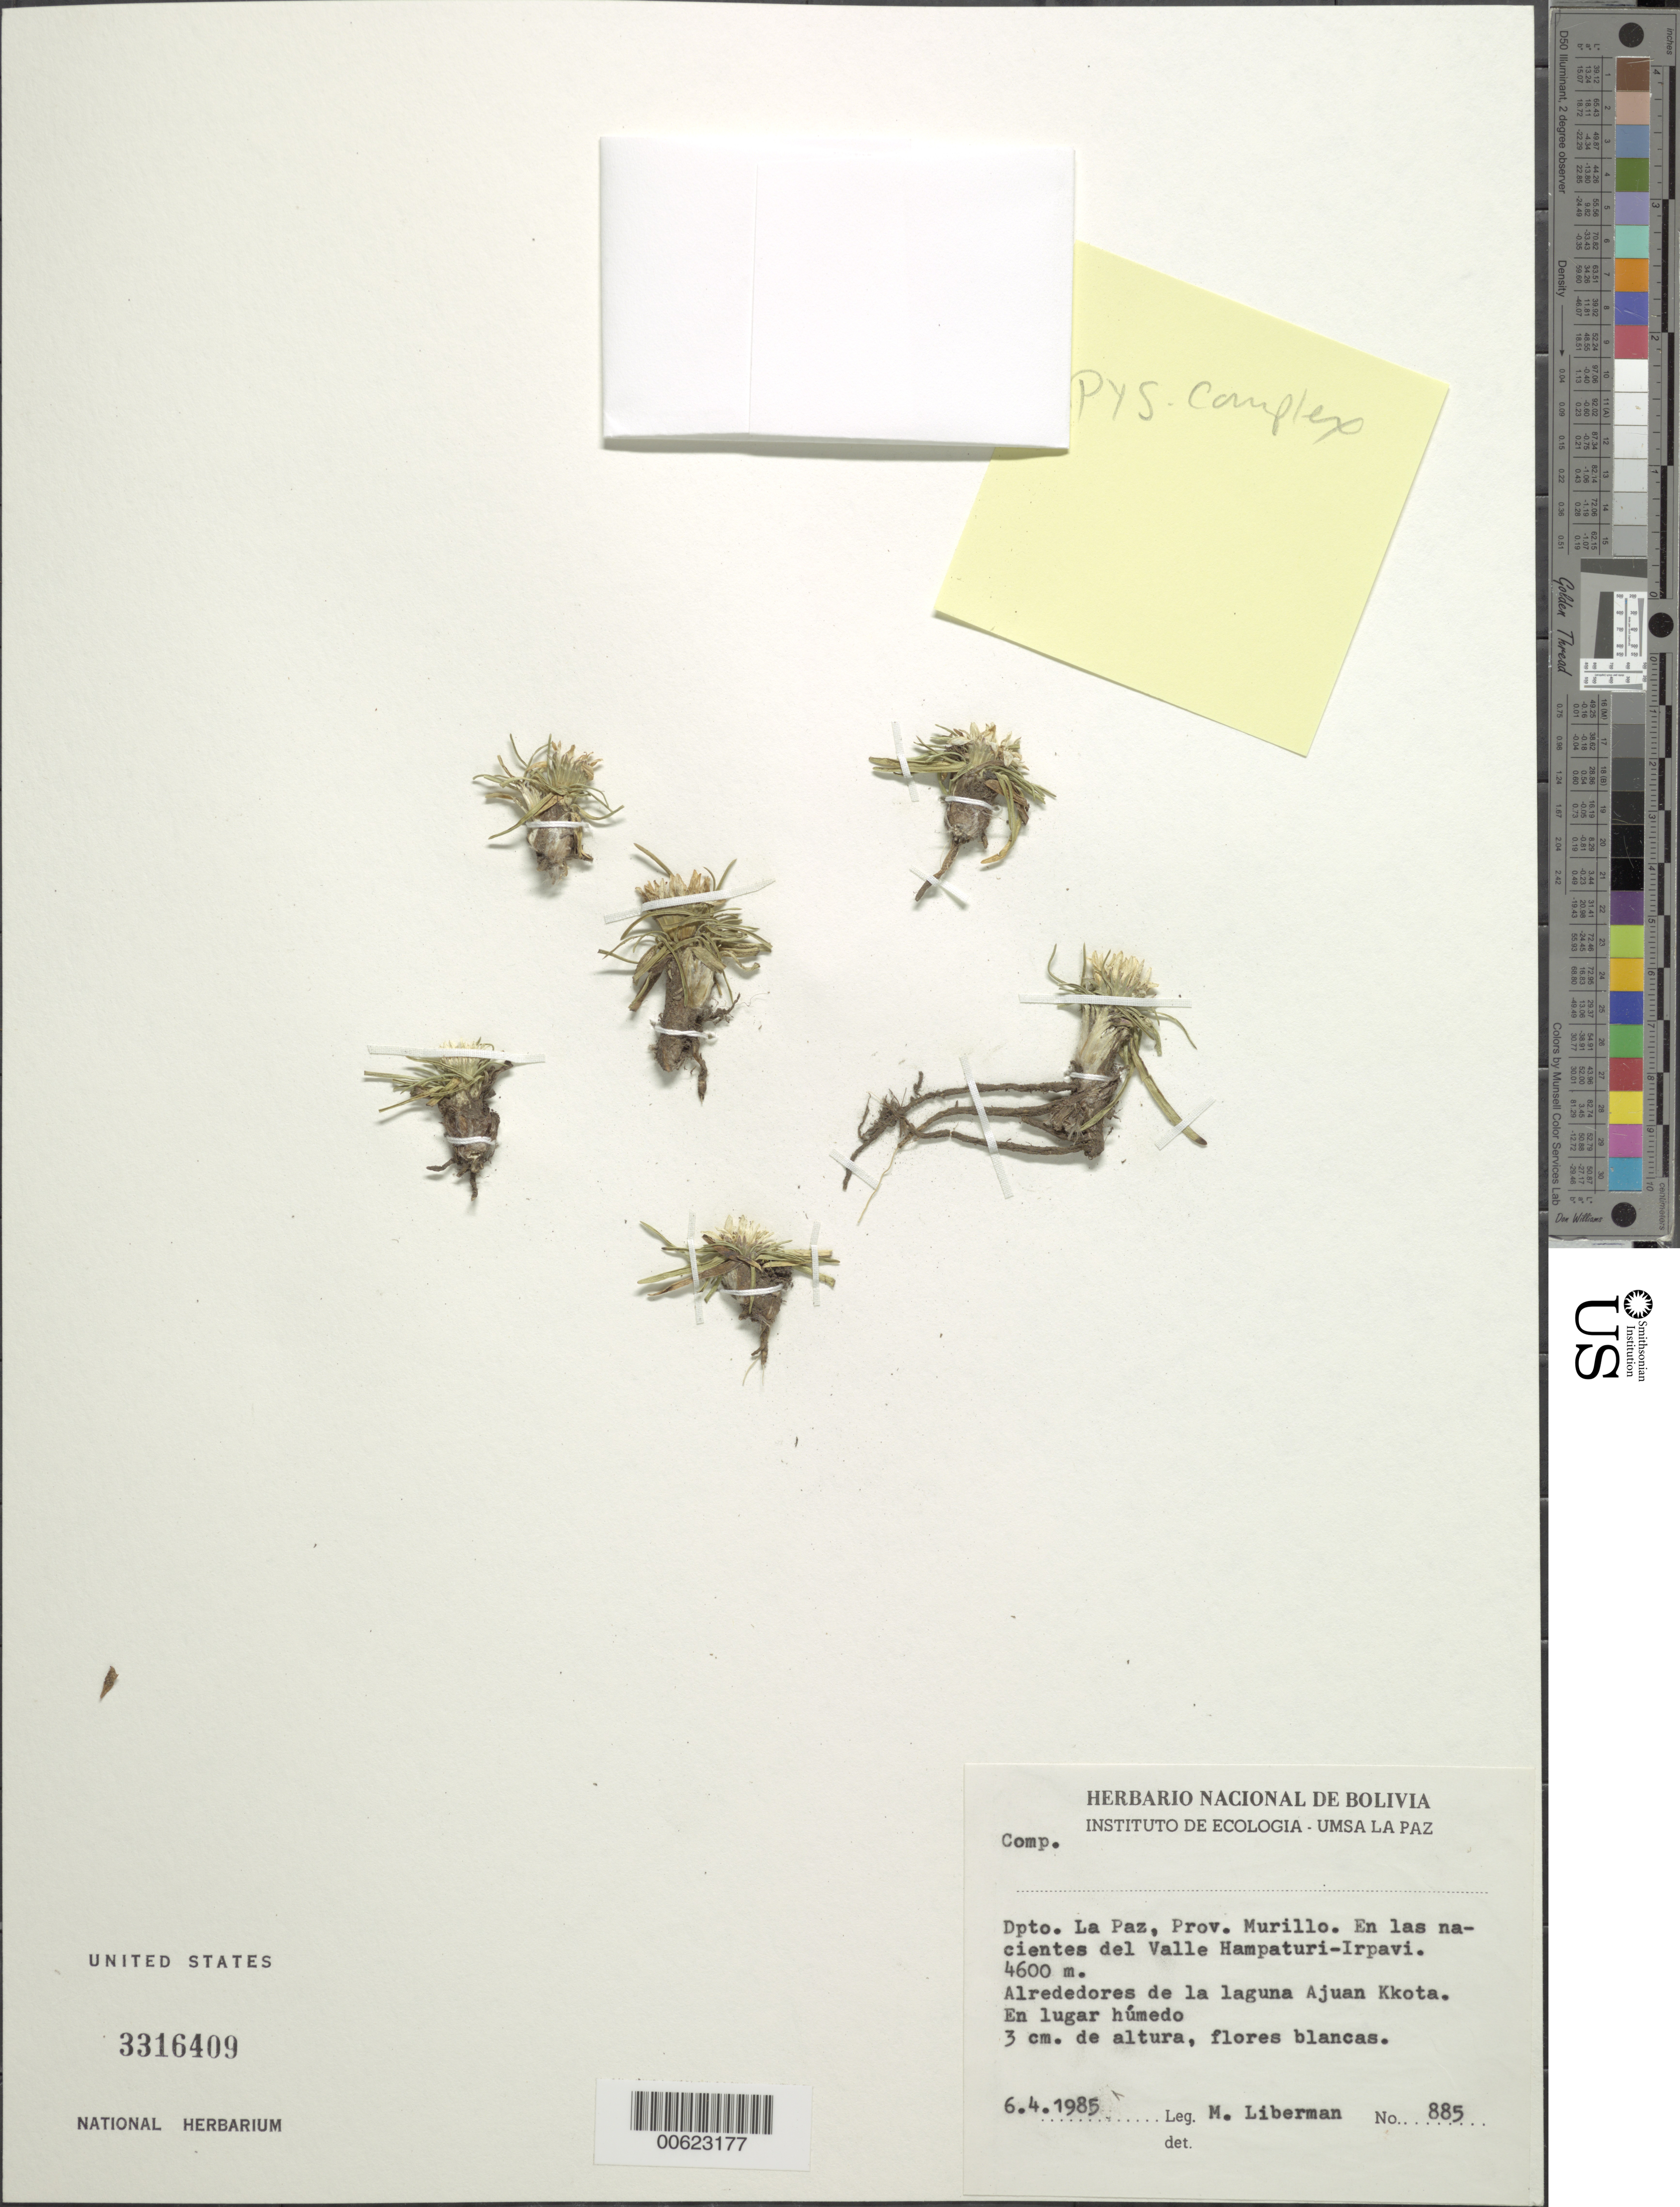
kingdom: Plantae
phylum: Tracheophyta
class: Magnoliopsida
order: Asterales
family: Asteraceae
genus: Werneria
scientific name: Werneria apiculata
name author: Sch. Bip.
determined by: Calvo, Joel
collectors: M. Liberman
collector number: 885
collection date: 1985-04-06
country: Bolivia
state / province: La Paz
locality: Prov. Murillo. En las natcientes de Valle Hampaturi-Irpavi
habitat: Alrededores de la laguna Ajuan Kkota. En lugar humedo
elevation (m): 4600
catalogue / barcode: US 3316409